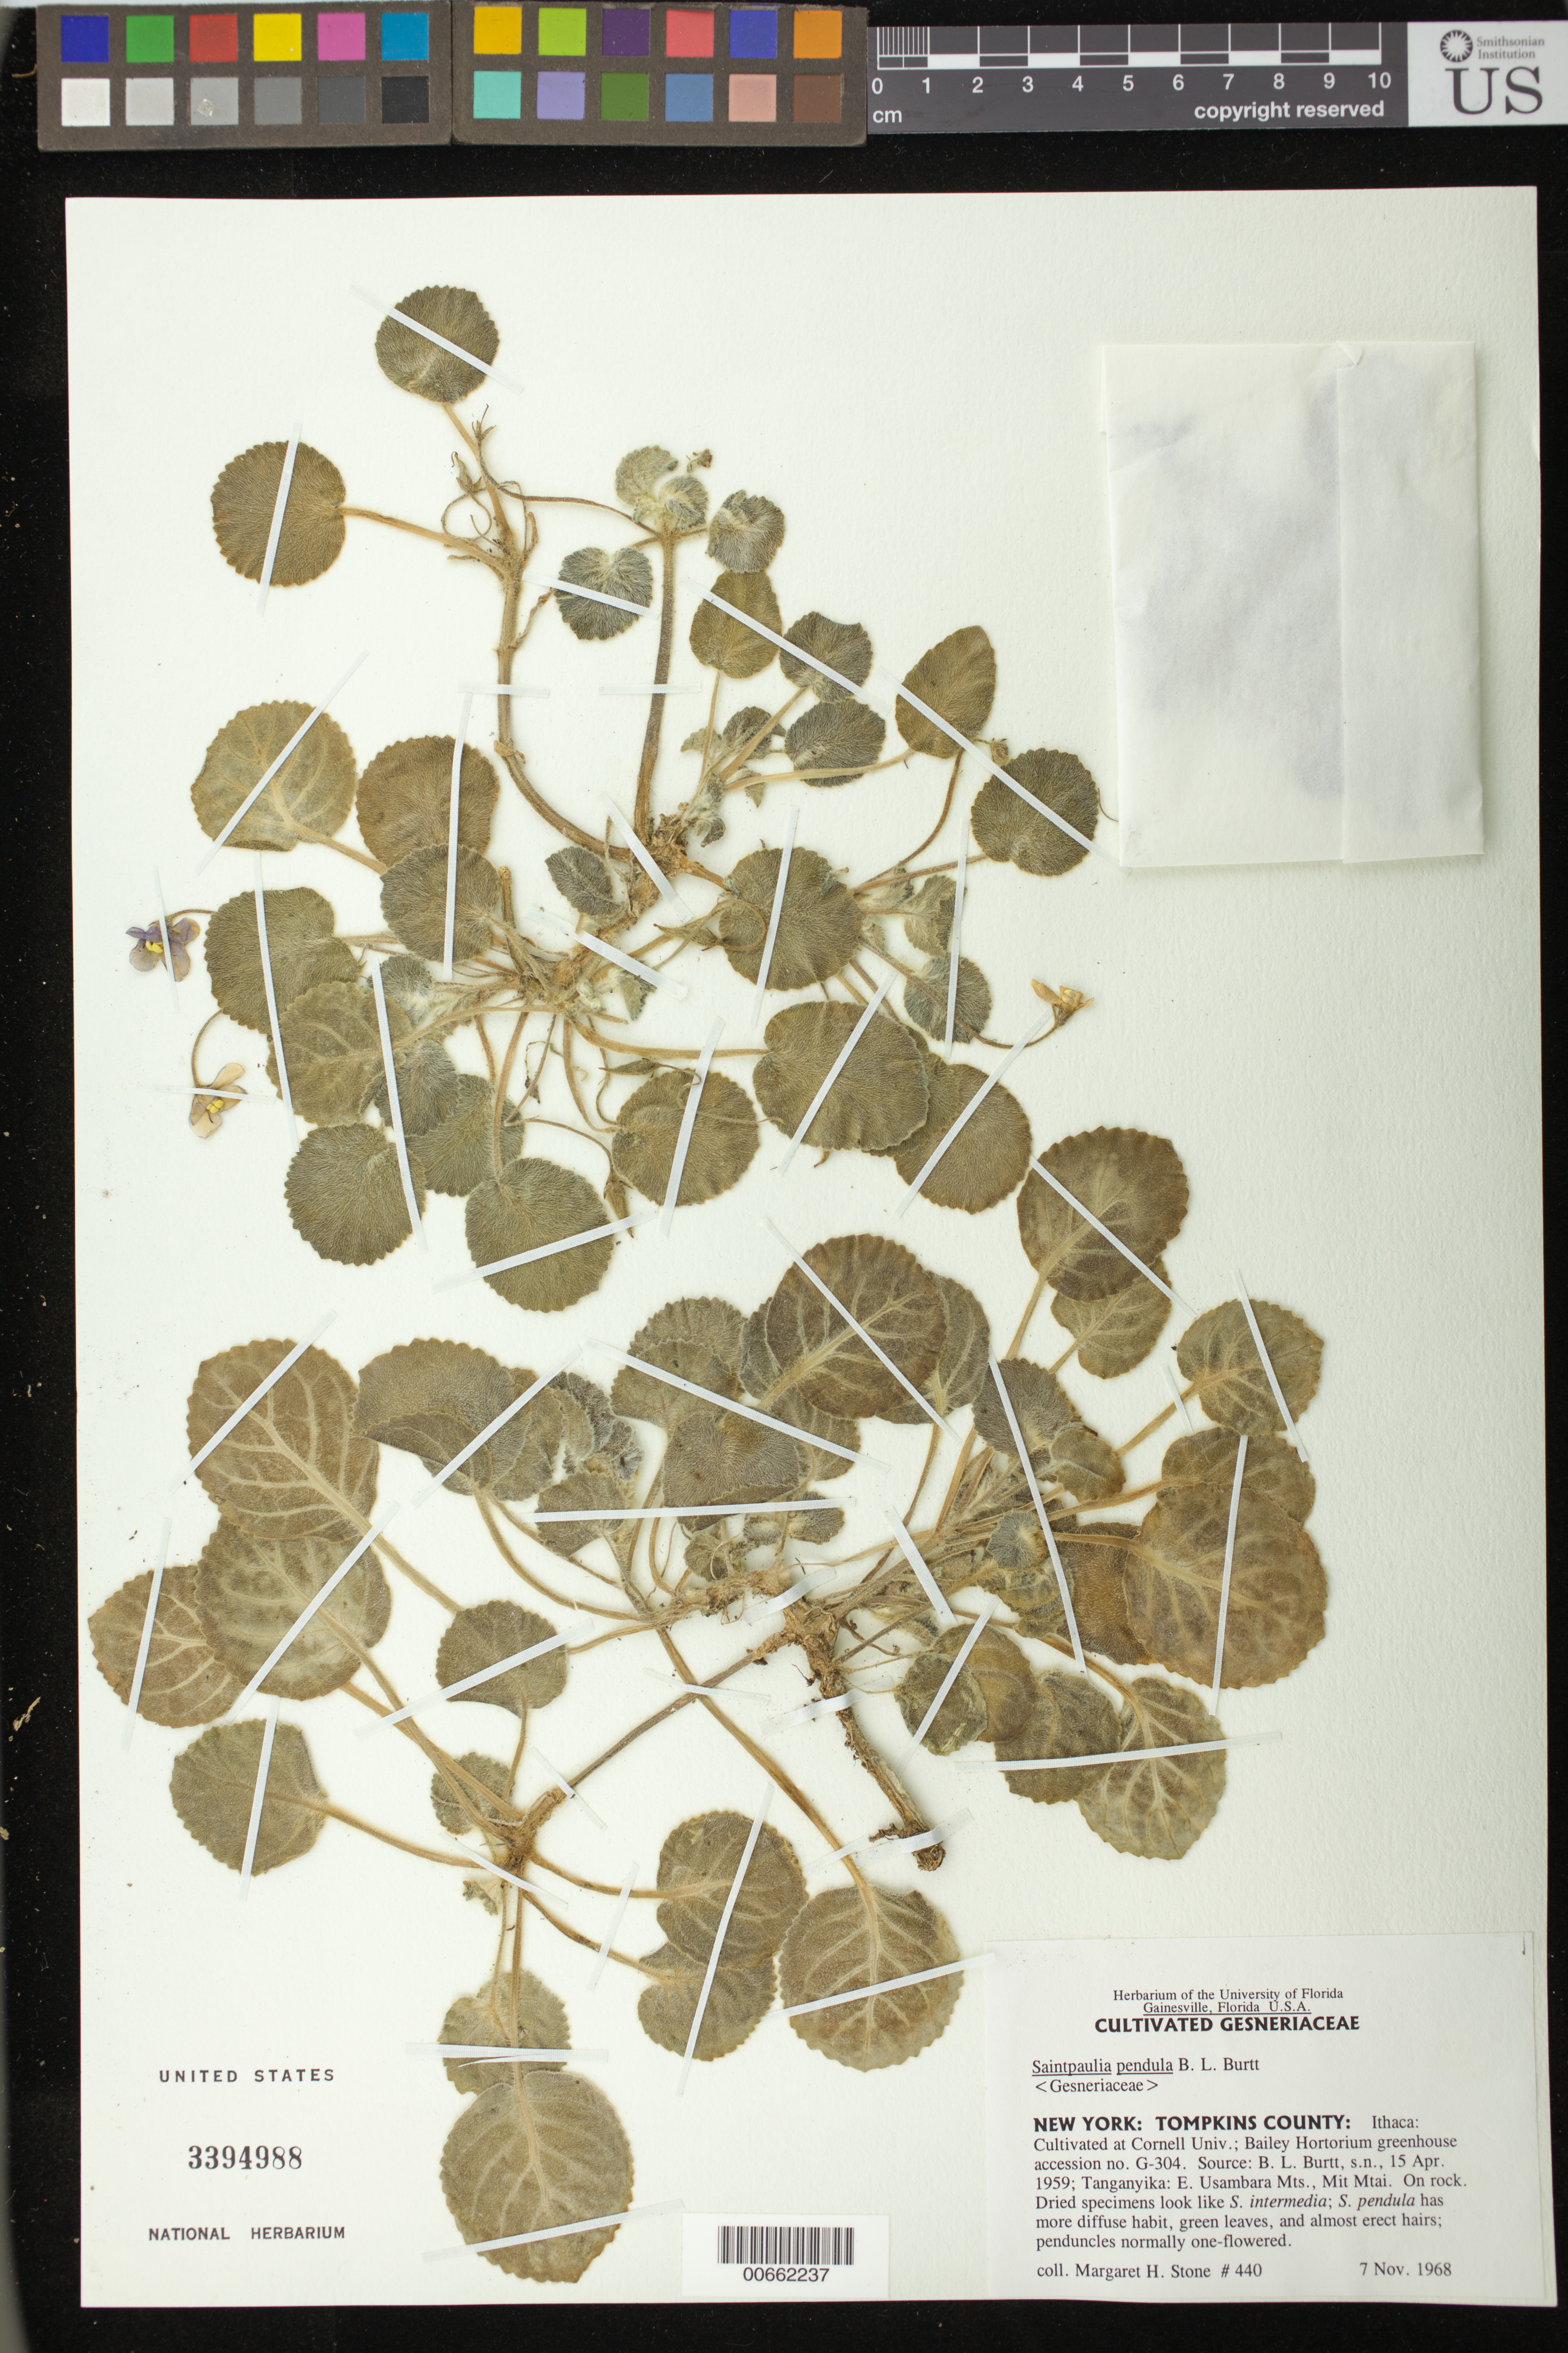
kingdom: Plantae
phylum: Tracheophyta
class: Magnoliopsida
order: Lamiales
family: Gesneriaceae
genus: Streptocarpus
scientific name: Streptocarpus ionanthus subsp. pendulus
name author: (B.L. Burtt) Christenh.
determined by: Skog, Laurence E.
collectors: M. Stone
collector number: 440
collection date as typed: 07 Nov 1968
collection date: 1968-11-07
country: United States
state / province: New York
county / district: Tompkins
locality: Cornell University: Bailey Hortorium greenhouse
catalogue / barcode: US 3394988